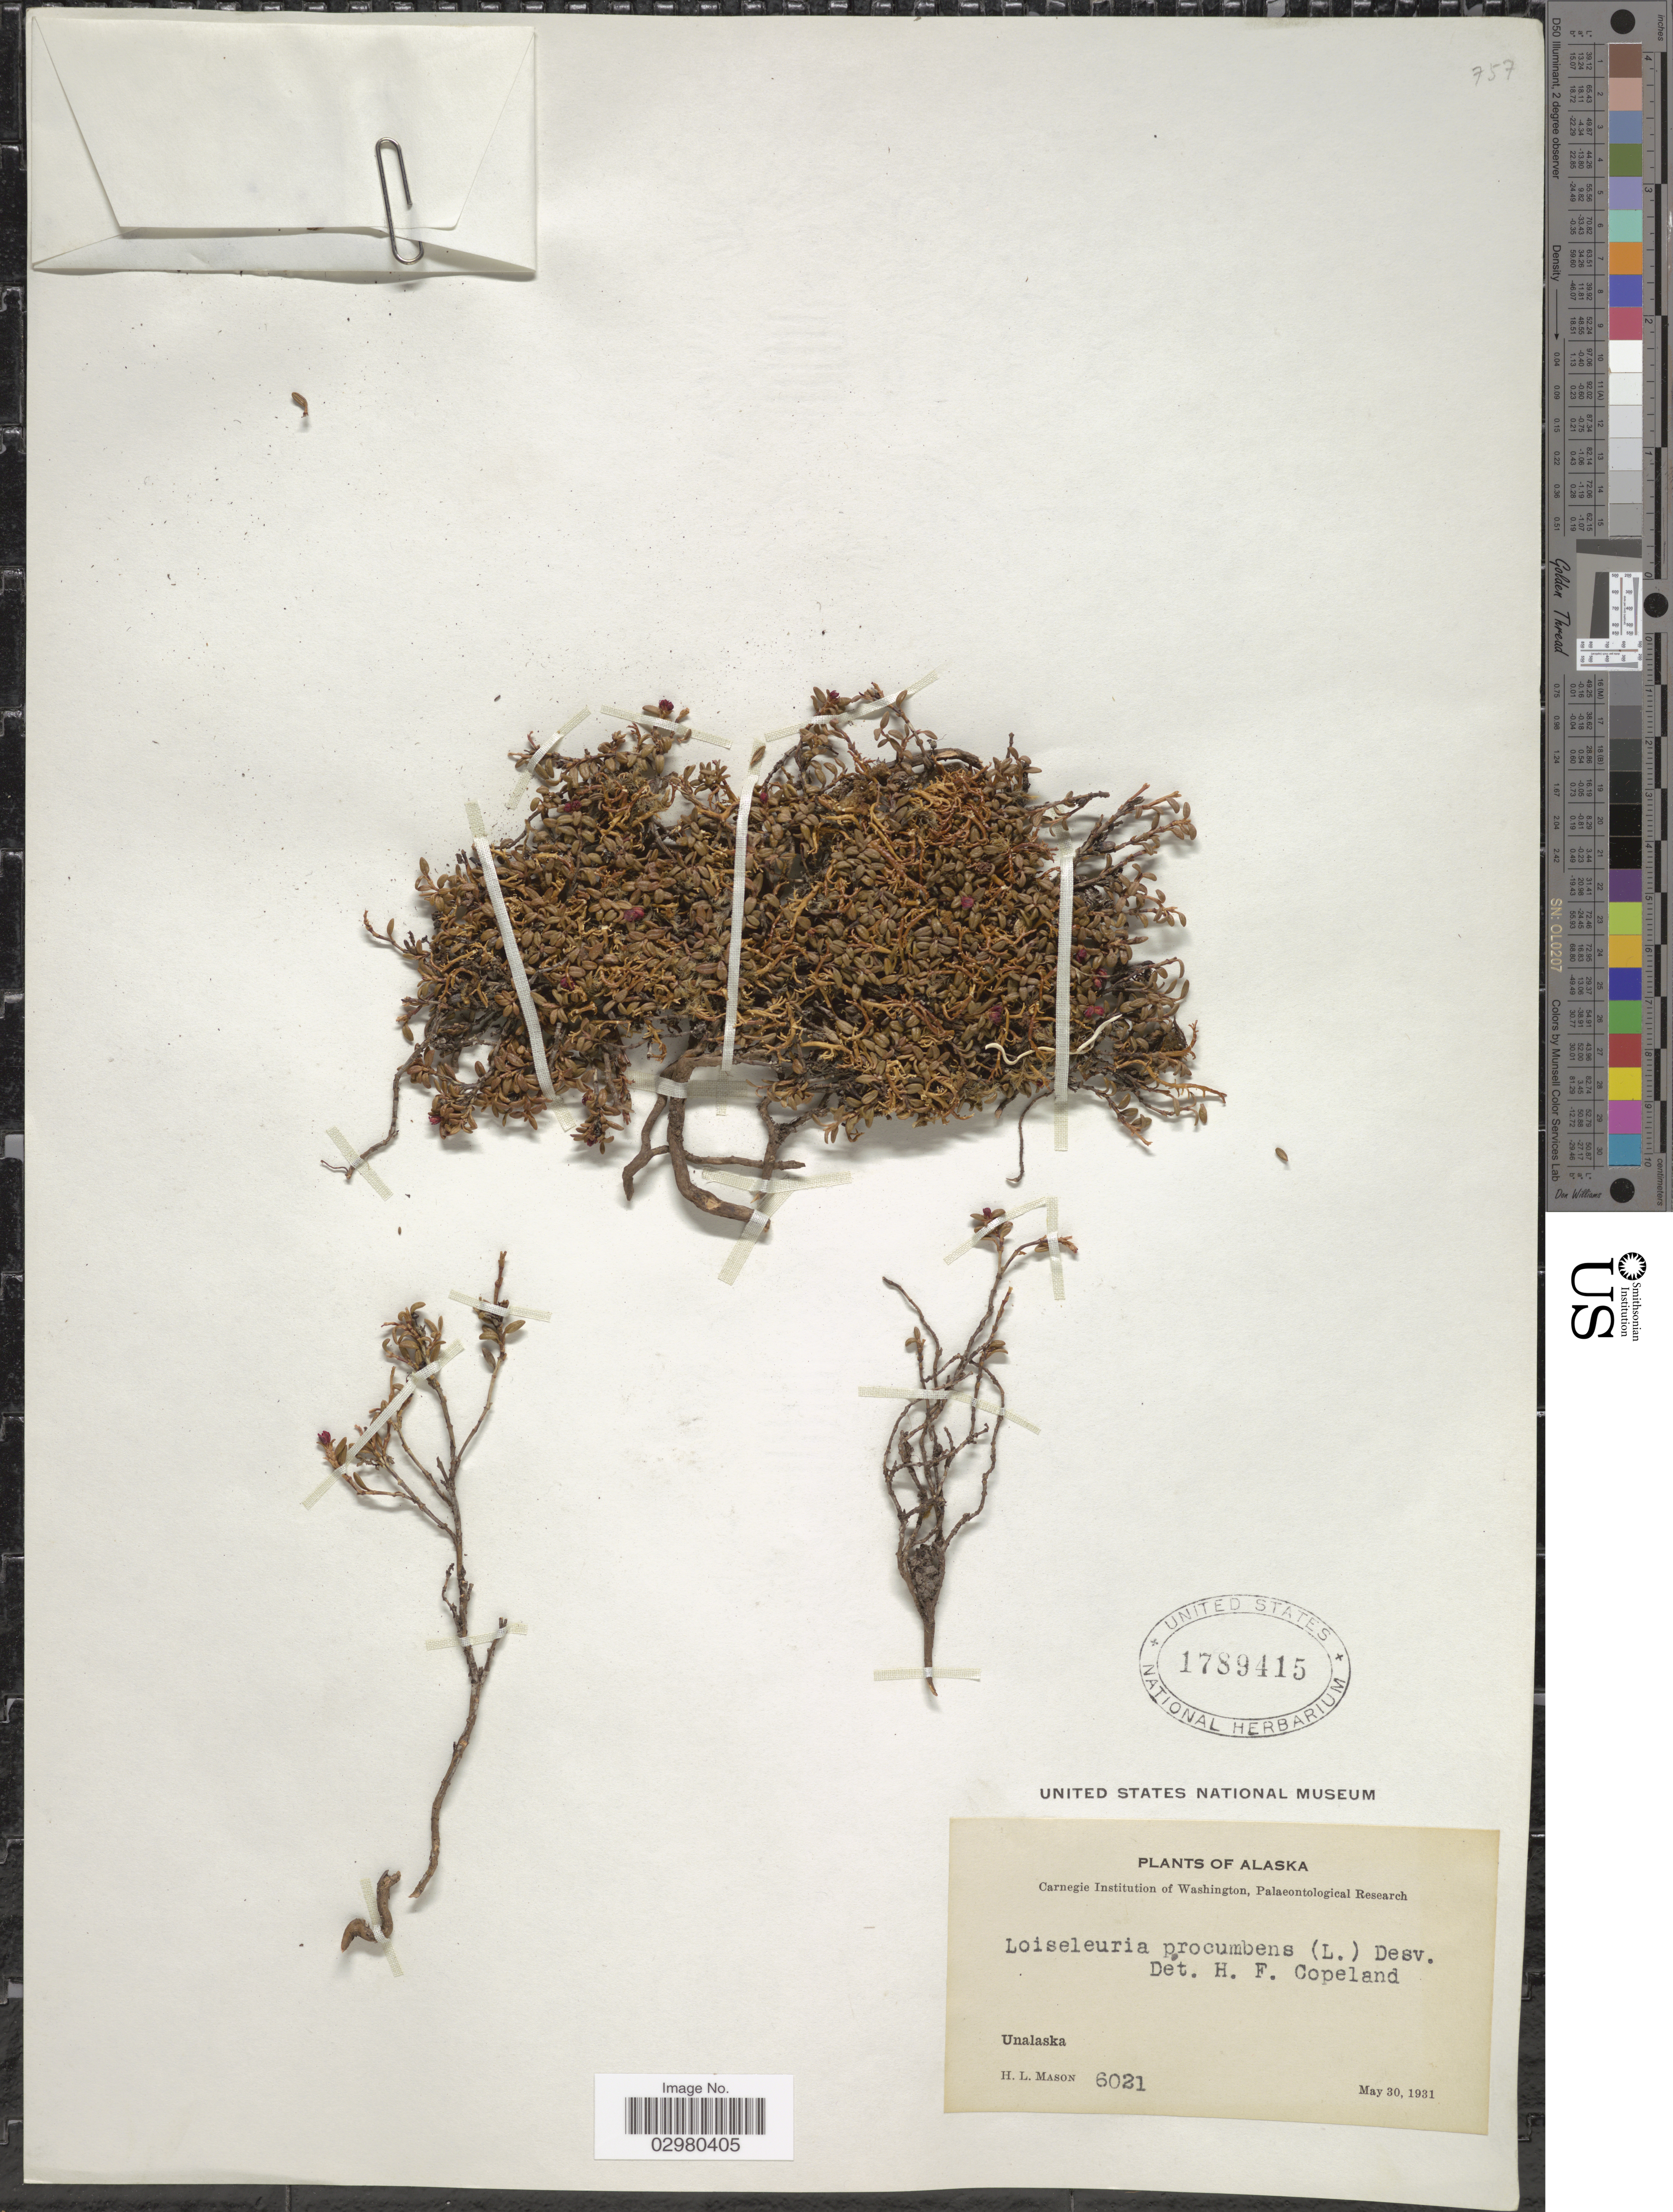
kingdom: Plantae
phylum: Tracheophyta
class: Magnoliopsida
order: Ericales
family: Ericaceae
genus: Loiseleuria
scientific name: Loiseleuria procumbens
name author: (L.) Desv.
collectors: H. L. Mason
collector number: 6021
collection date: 1931-05-30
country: United States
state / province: Alaska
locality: Unalaska.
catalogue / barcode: US 1789415